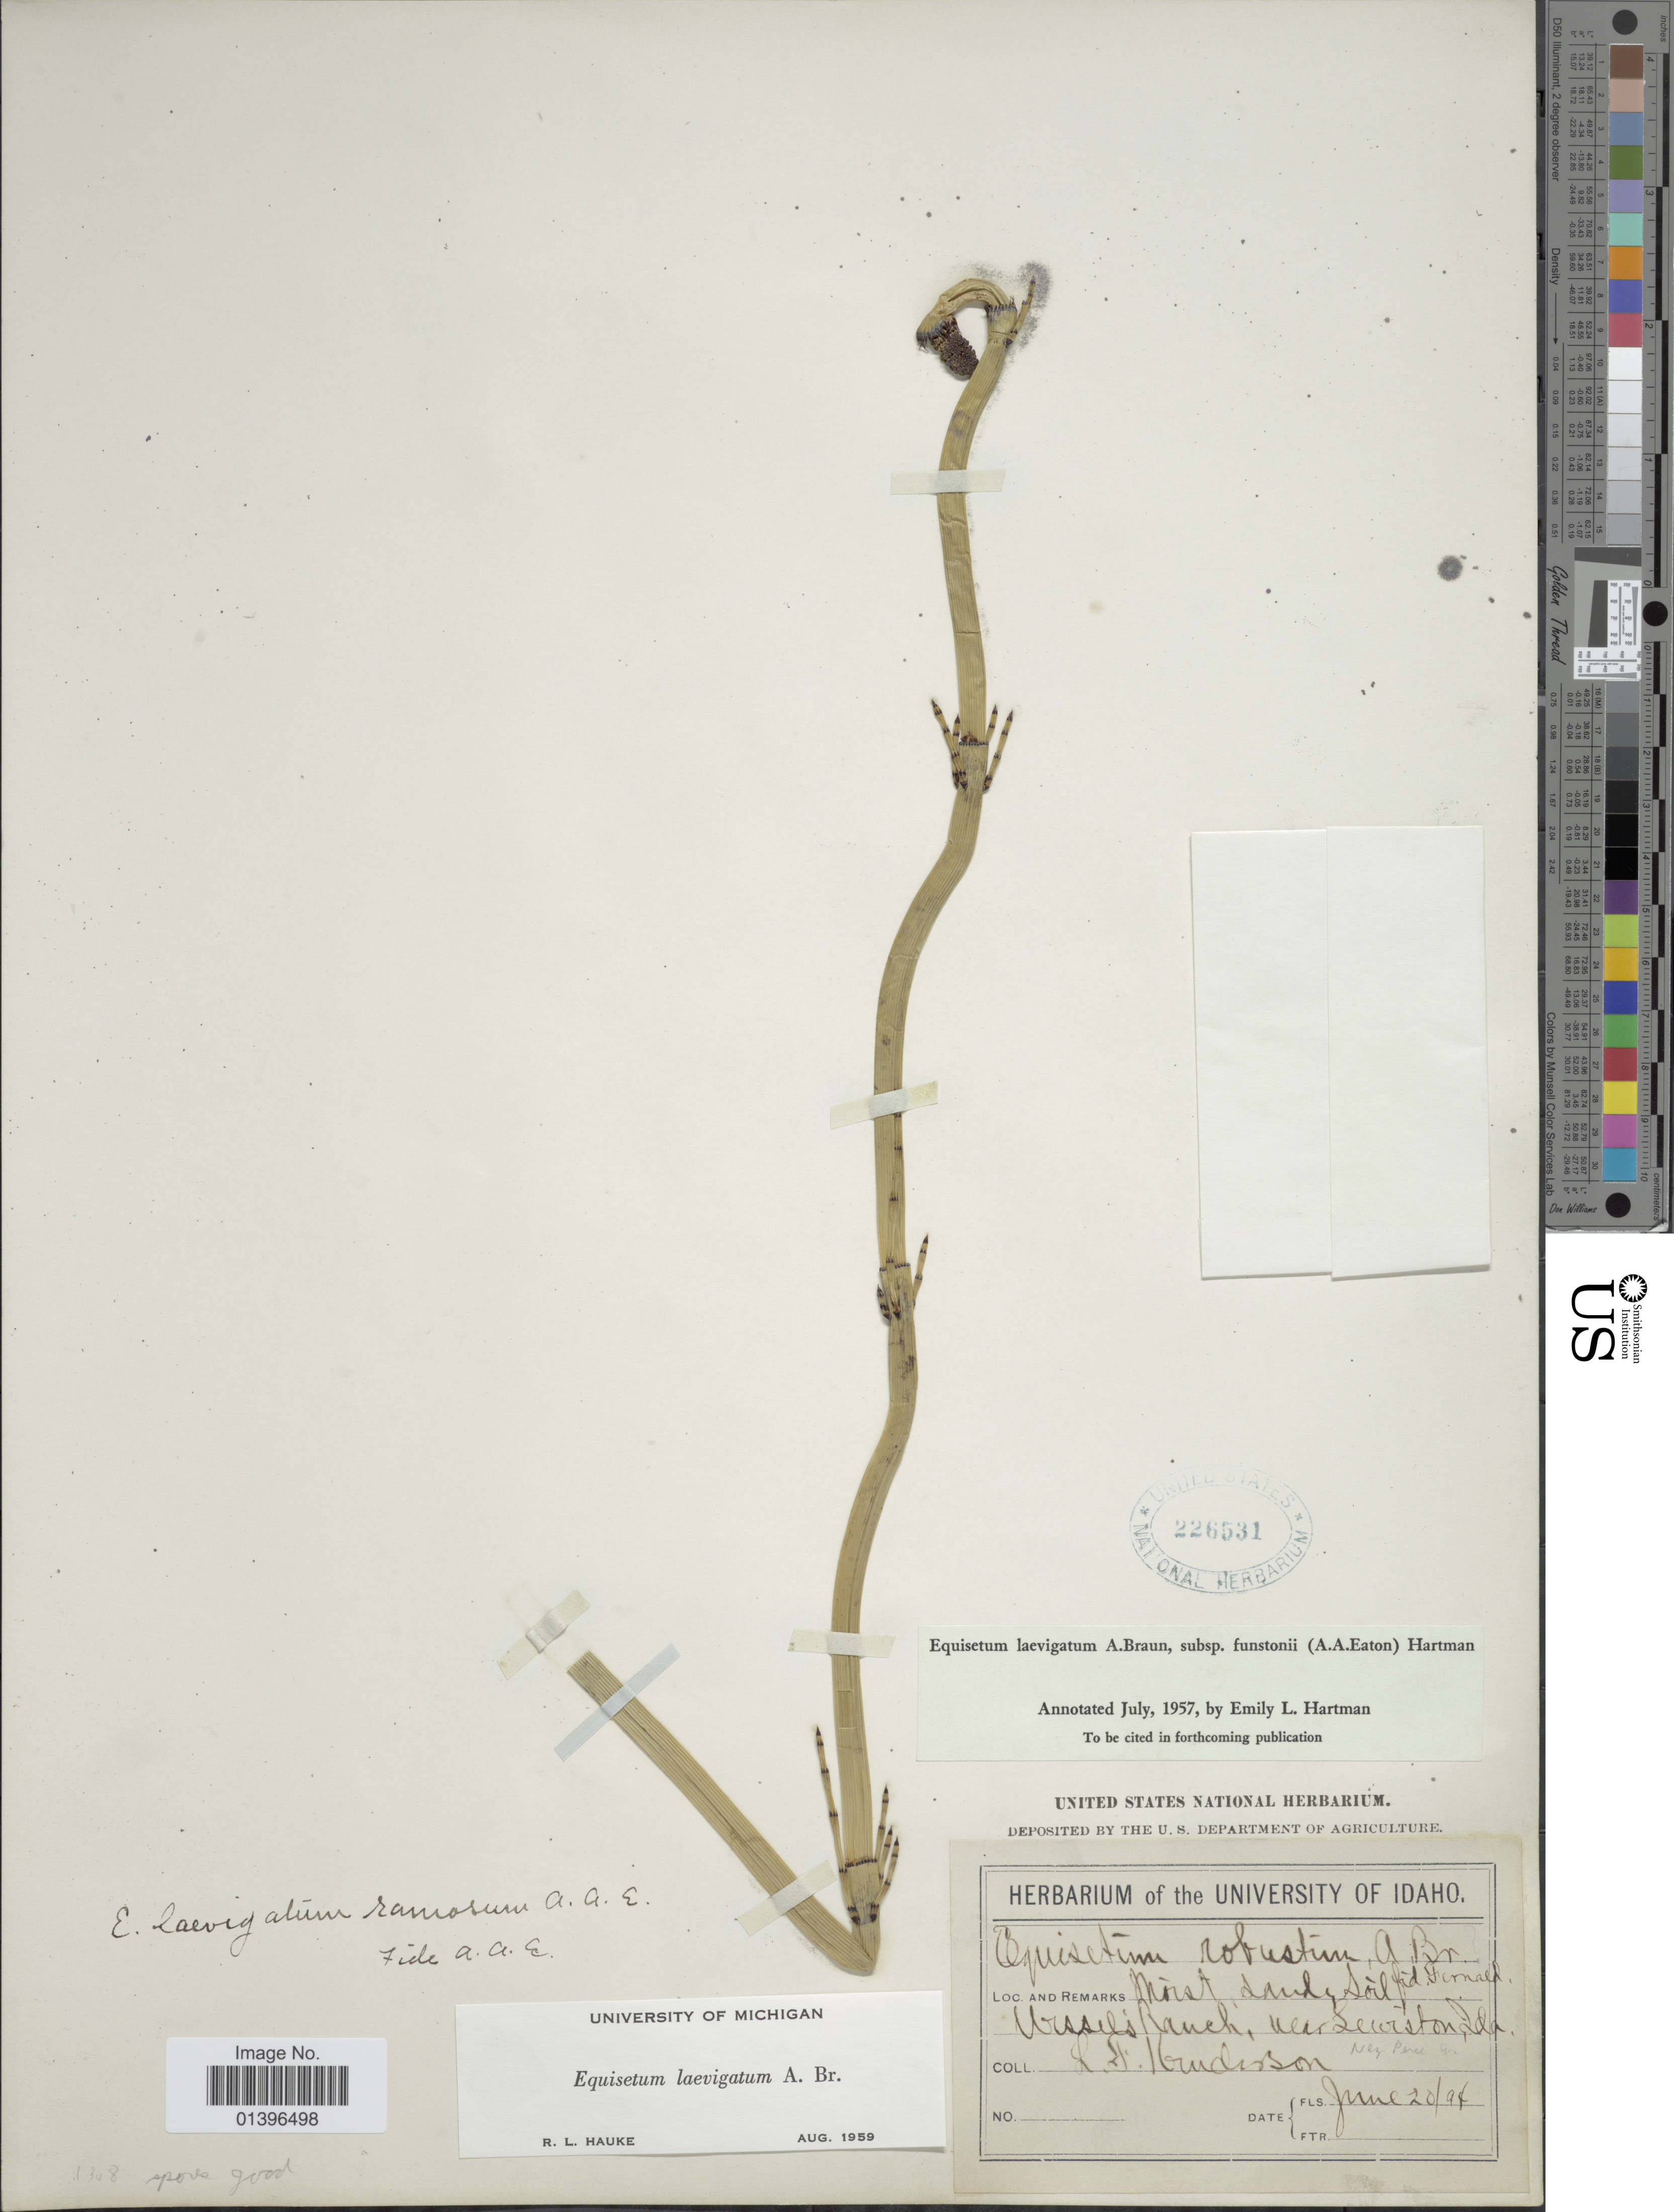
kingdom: Plantae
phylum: Tracheophyta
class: Polypodiopsida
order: Equisetales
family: Equisetaceae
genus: Equisetum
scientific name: Equisetum laevigatum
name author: A. Braun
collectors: L. Henderson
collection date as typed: Transcribed d/m/y: 20/6/94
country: United States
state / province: Idaho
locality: Wessel's Ranch, near Lewiston, Nez Perce Co.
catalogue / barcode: US 226531